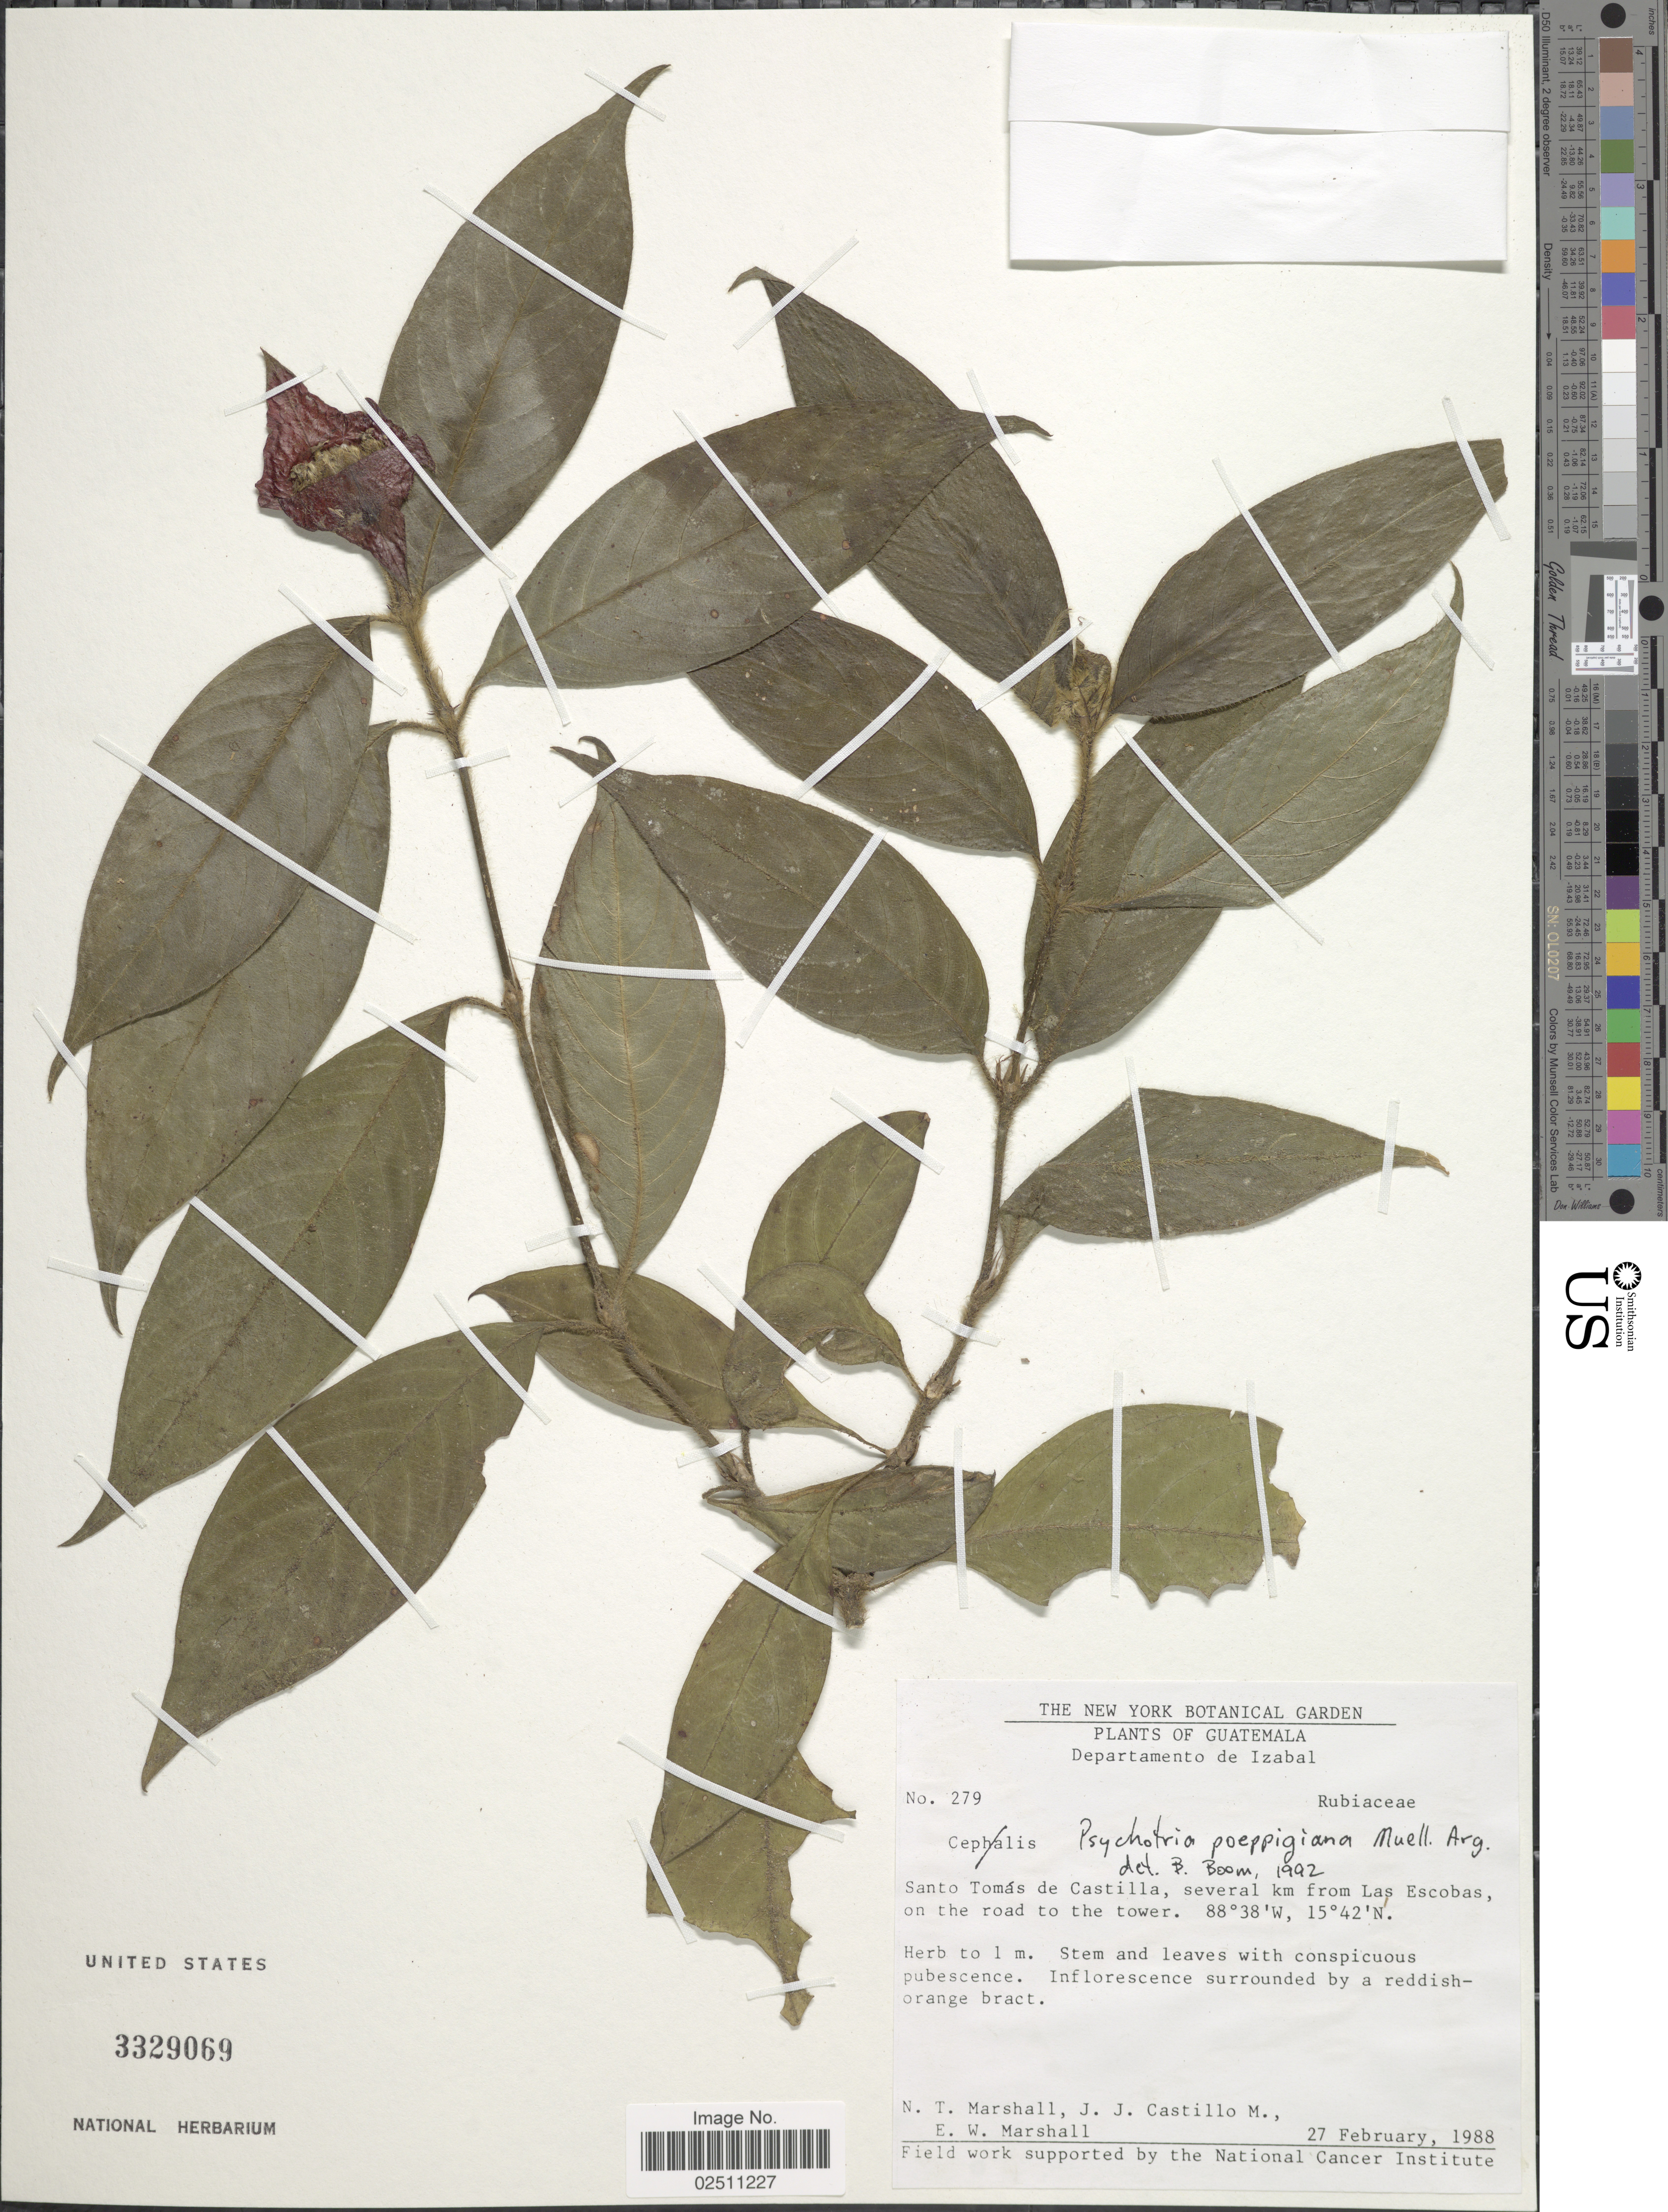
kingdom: Plantae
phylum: Tracheophyta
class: Magnoliopsida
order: Gentianales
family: Rubiaceae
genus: Psychotria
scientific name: Psychotria poeppigiana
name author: Müll. Arg.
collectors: N. T. Marshall, J. Castillo & E. W. Marshall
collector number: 279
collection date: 1988-02-27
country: Guatemala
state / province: Izabal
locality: Santo Tomas de Castilla, several km from Las Escobas, on the road to the tower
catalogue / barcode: US 3329069